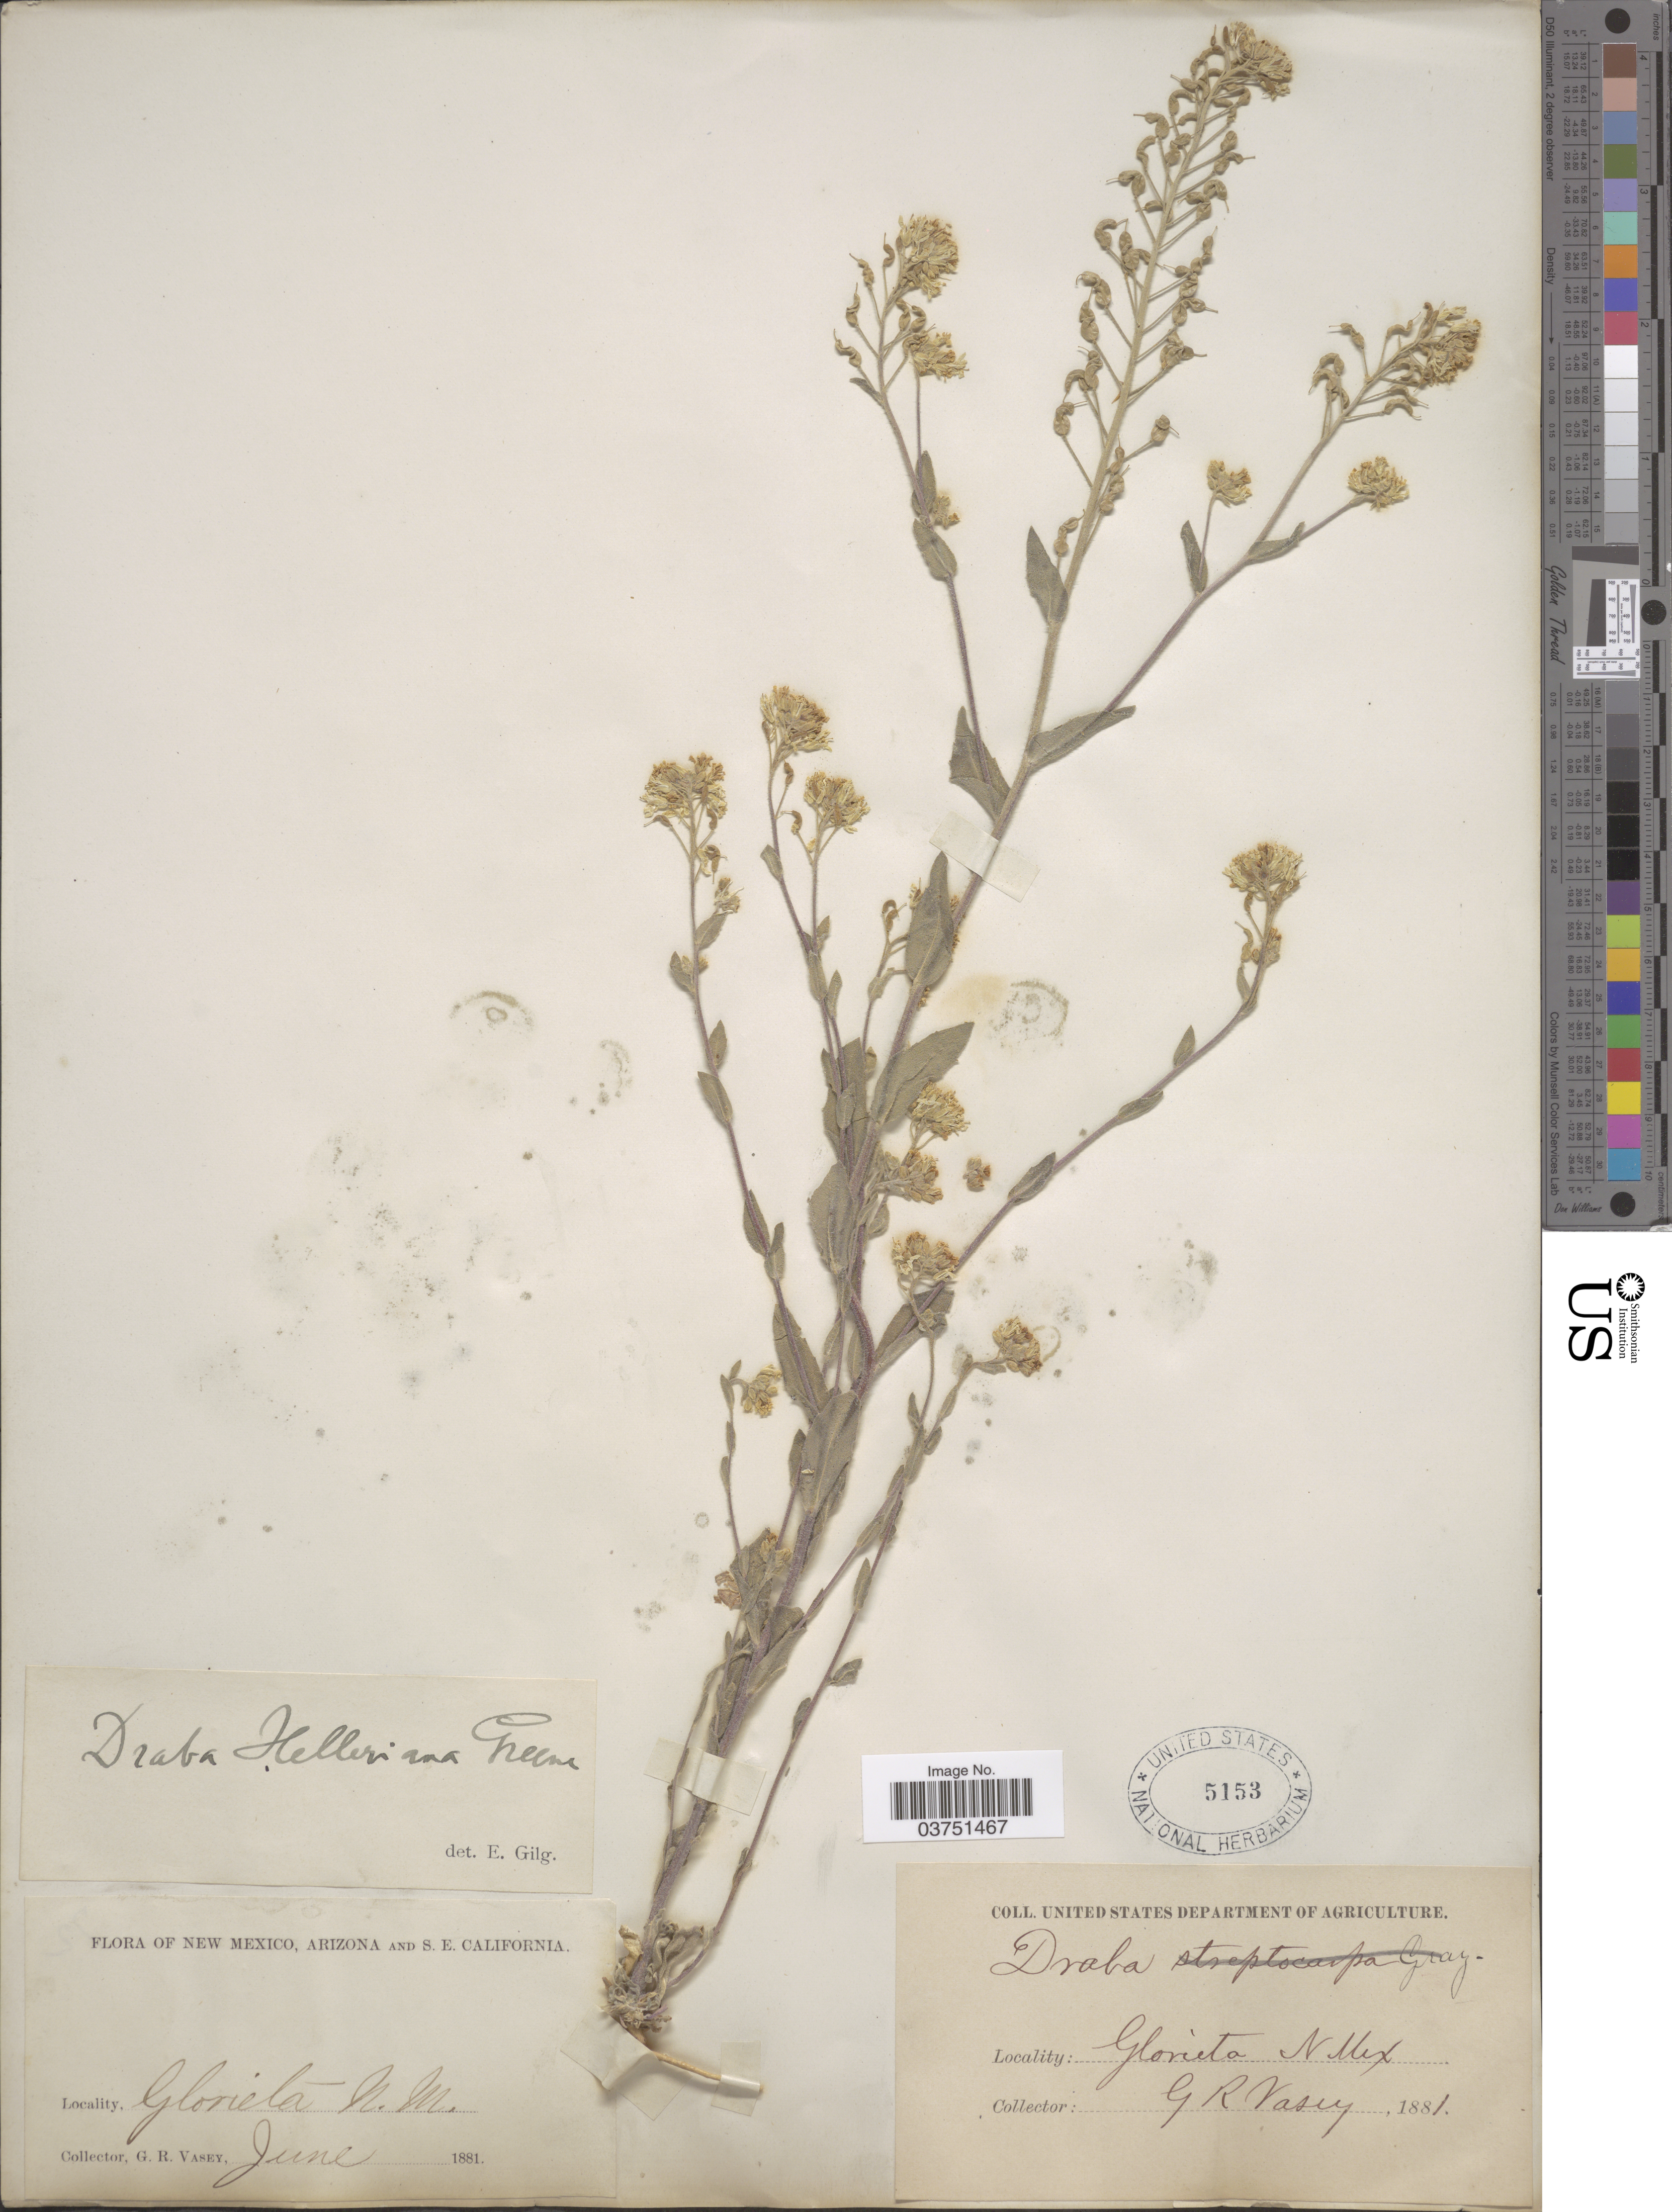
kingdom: Plantae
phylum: Tracheophyta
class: Magnoliopsida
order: Brassicales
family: Brassicaceae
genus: Draba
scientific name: Draba helleriana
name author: Greene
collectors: G. R. Vasey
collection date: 1881-06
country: United States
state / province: New Mexico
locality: Glorieta.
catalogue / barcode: US 5153